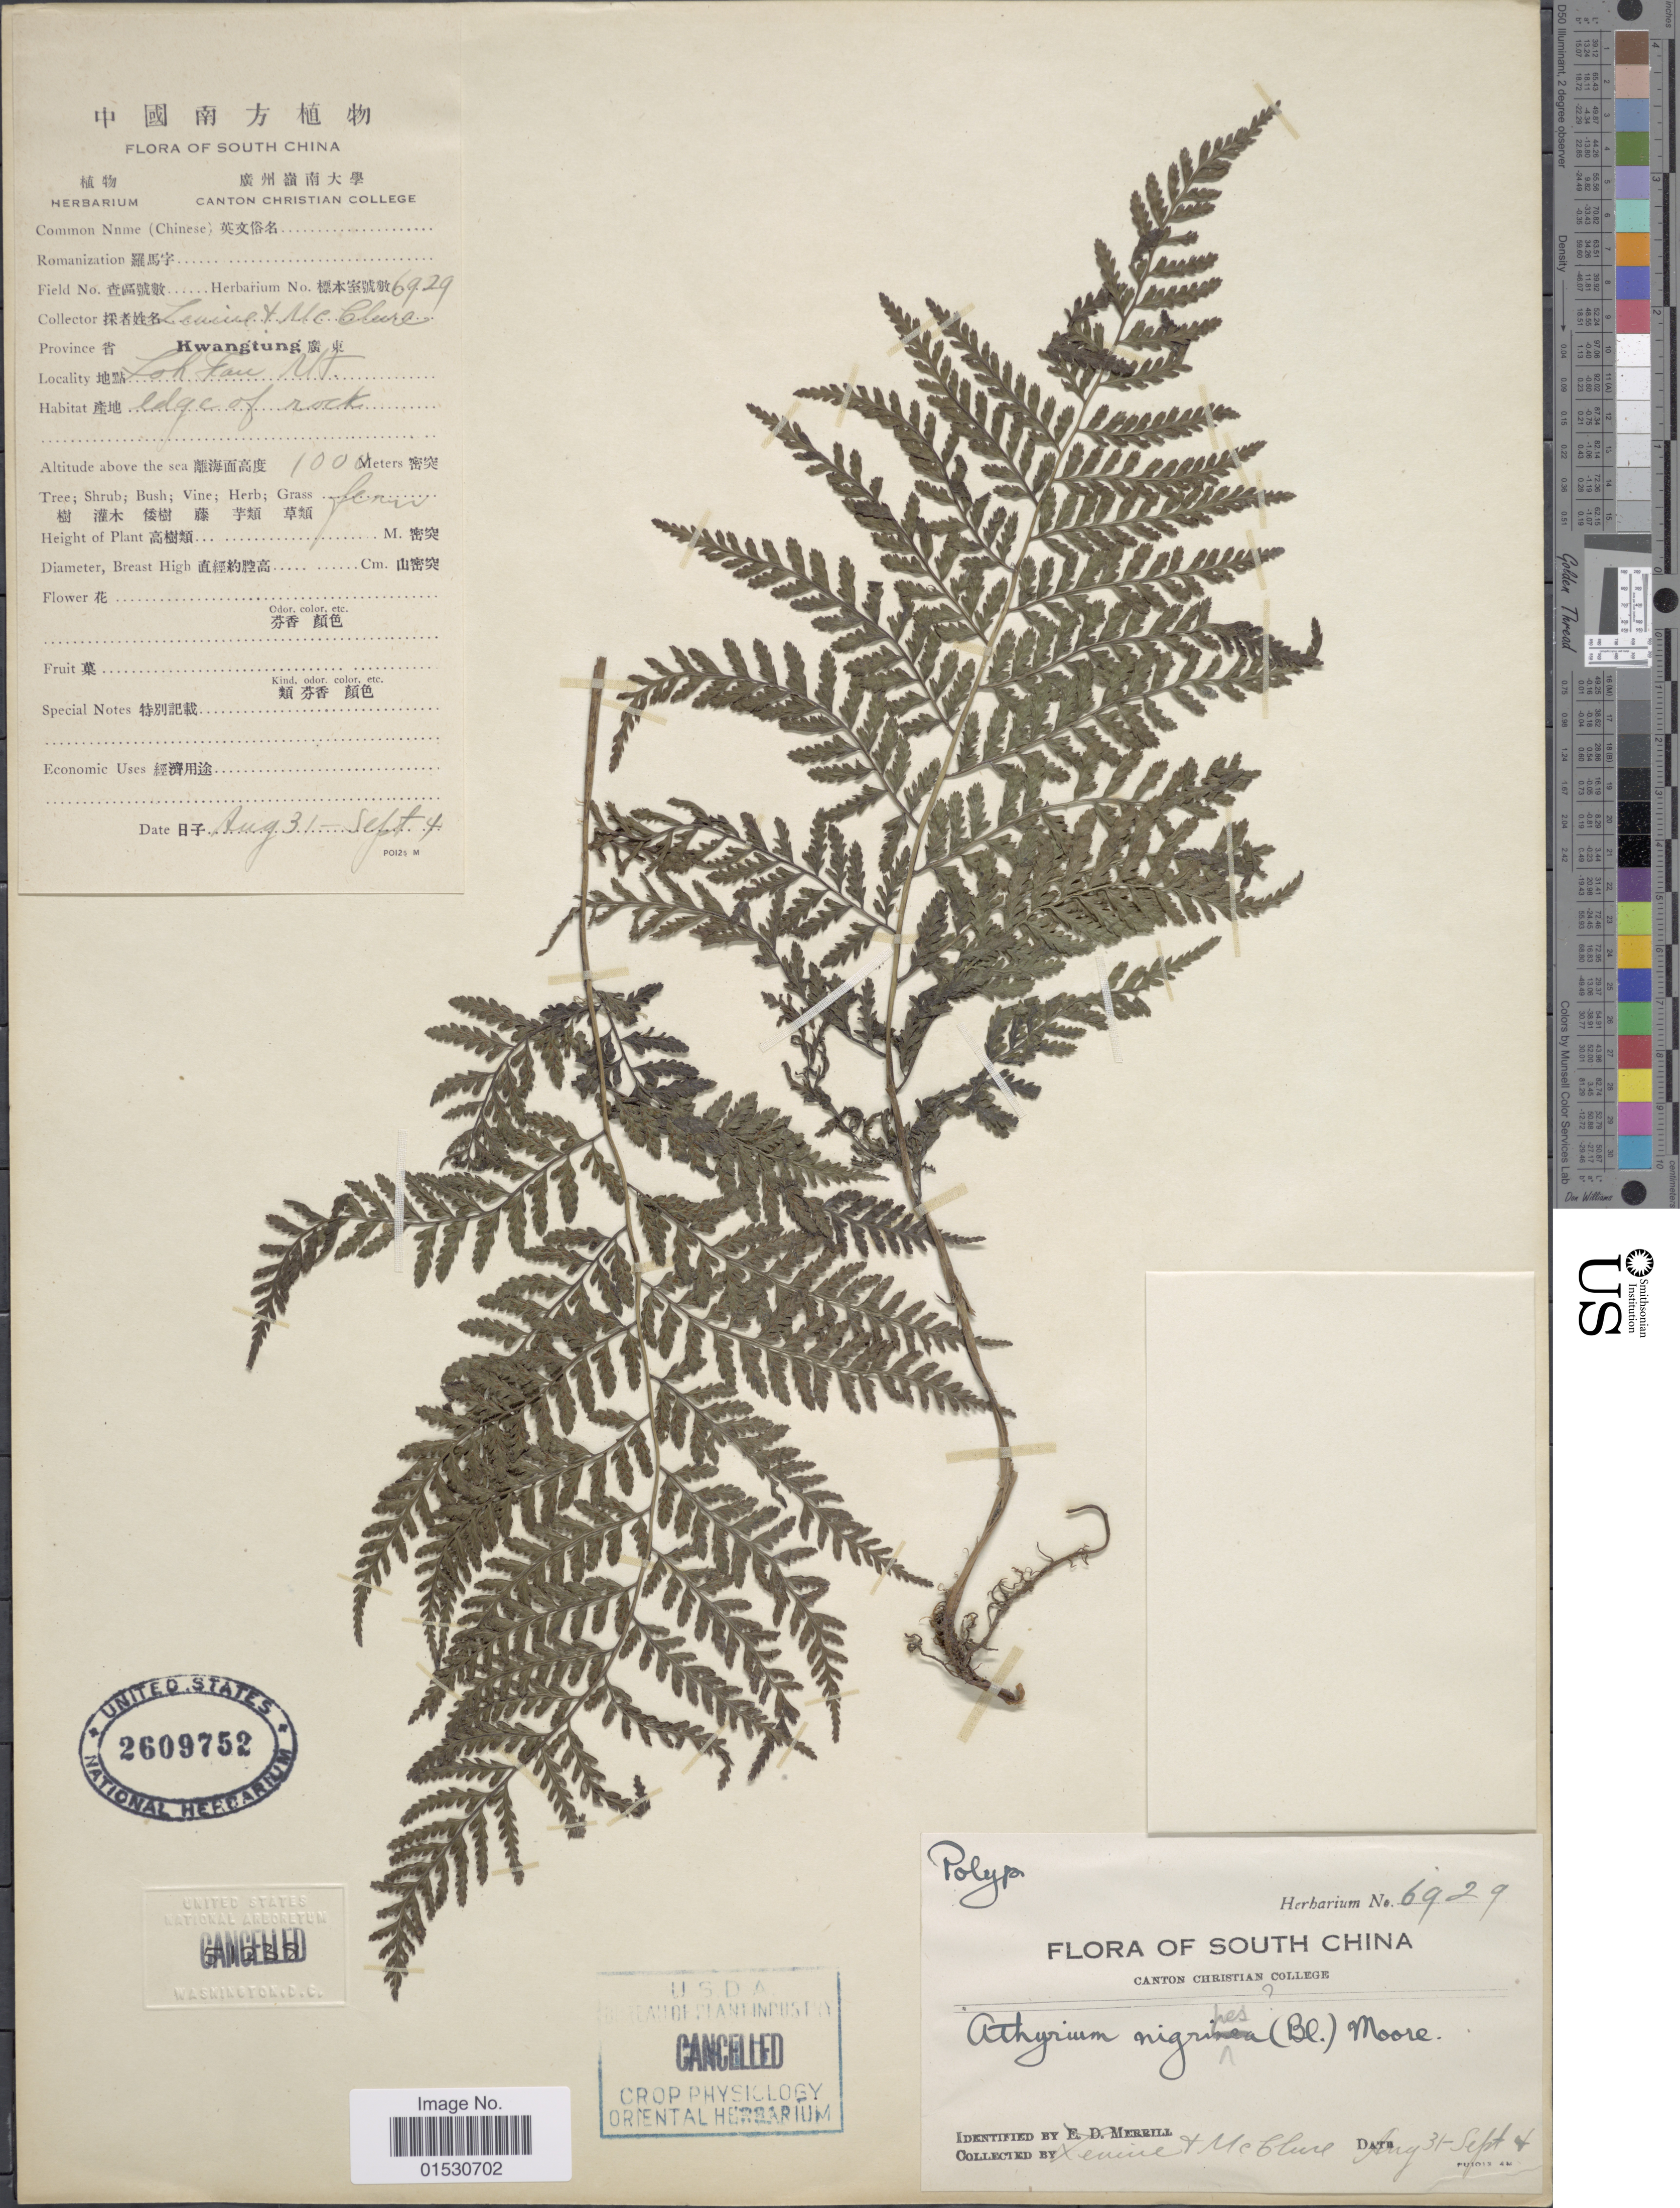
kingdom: Plantae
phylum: Tracheophyta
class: Polypodiopsida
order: Polypodiales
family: Athyriaceae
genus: Athyrium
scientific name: Athyrium iseanum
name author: Rosenst.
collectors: L. McClure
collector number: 6929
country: China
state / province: Guangdong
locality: Kwangtung, South China, Loh Fau Mt.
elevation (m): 100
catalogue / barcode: US 2609752